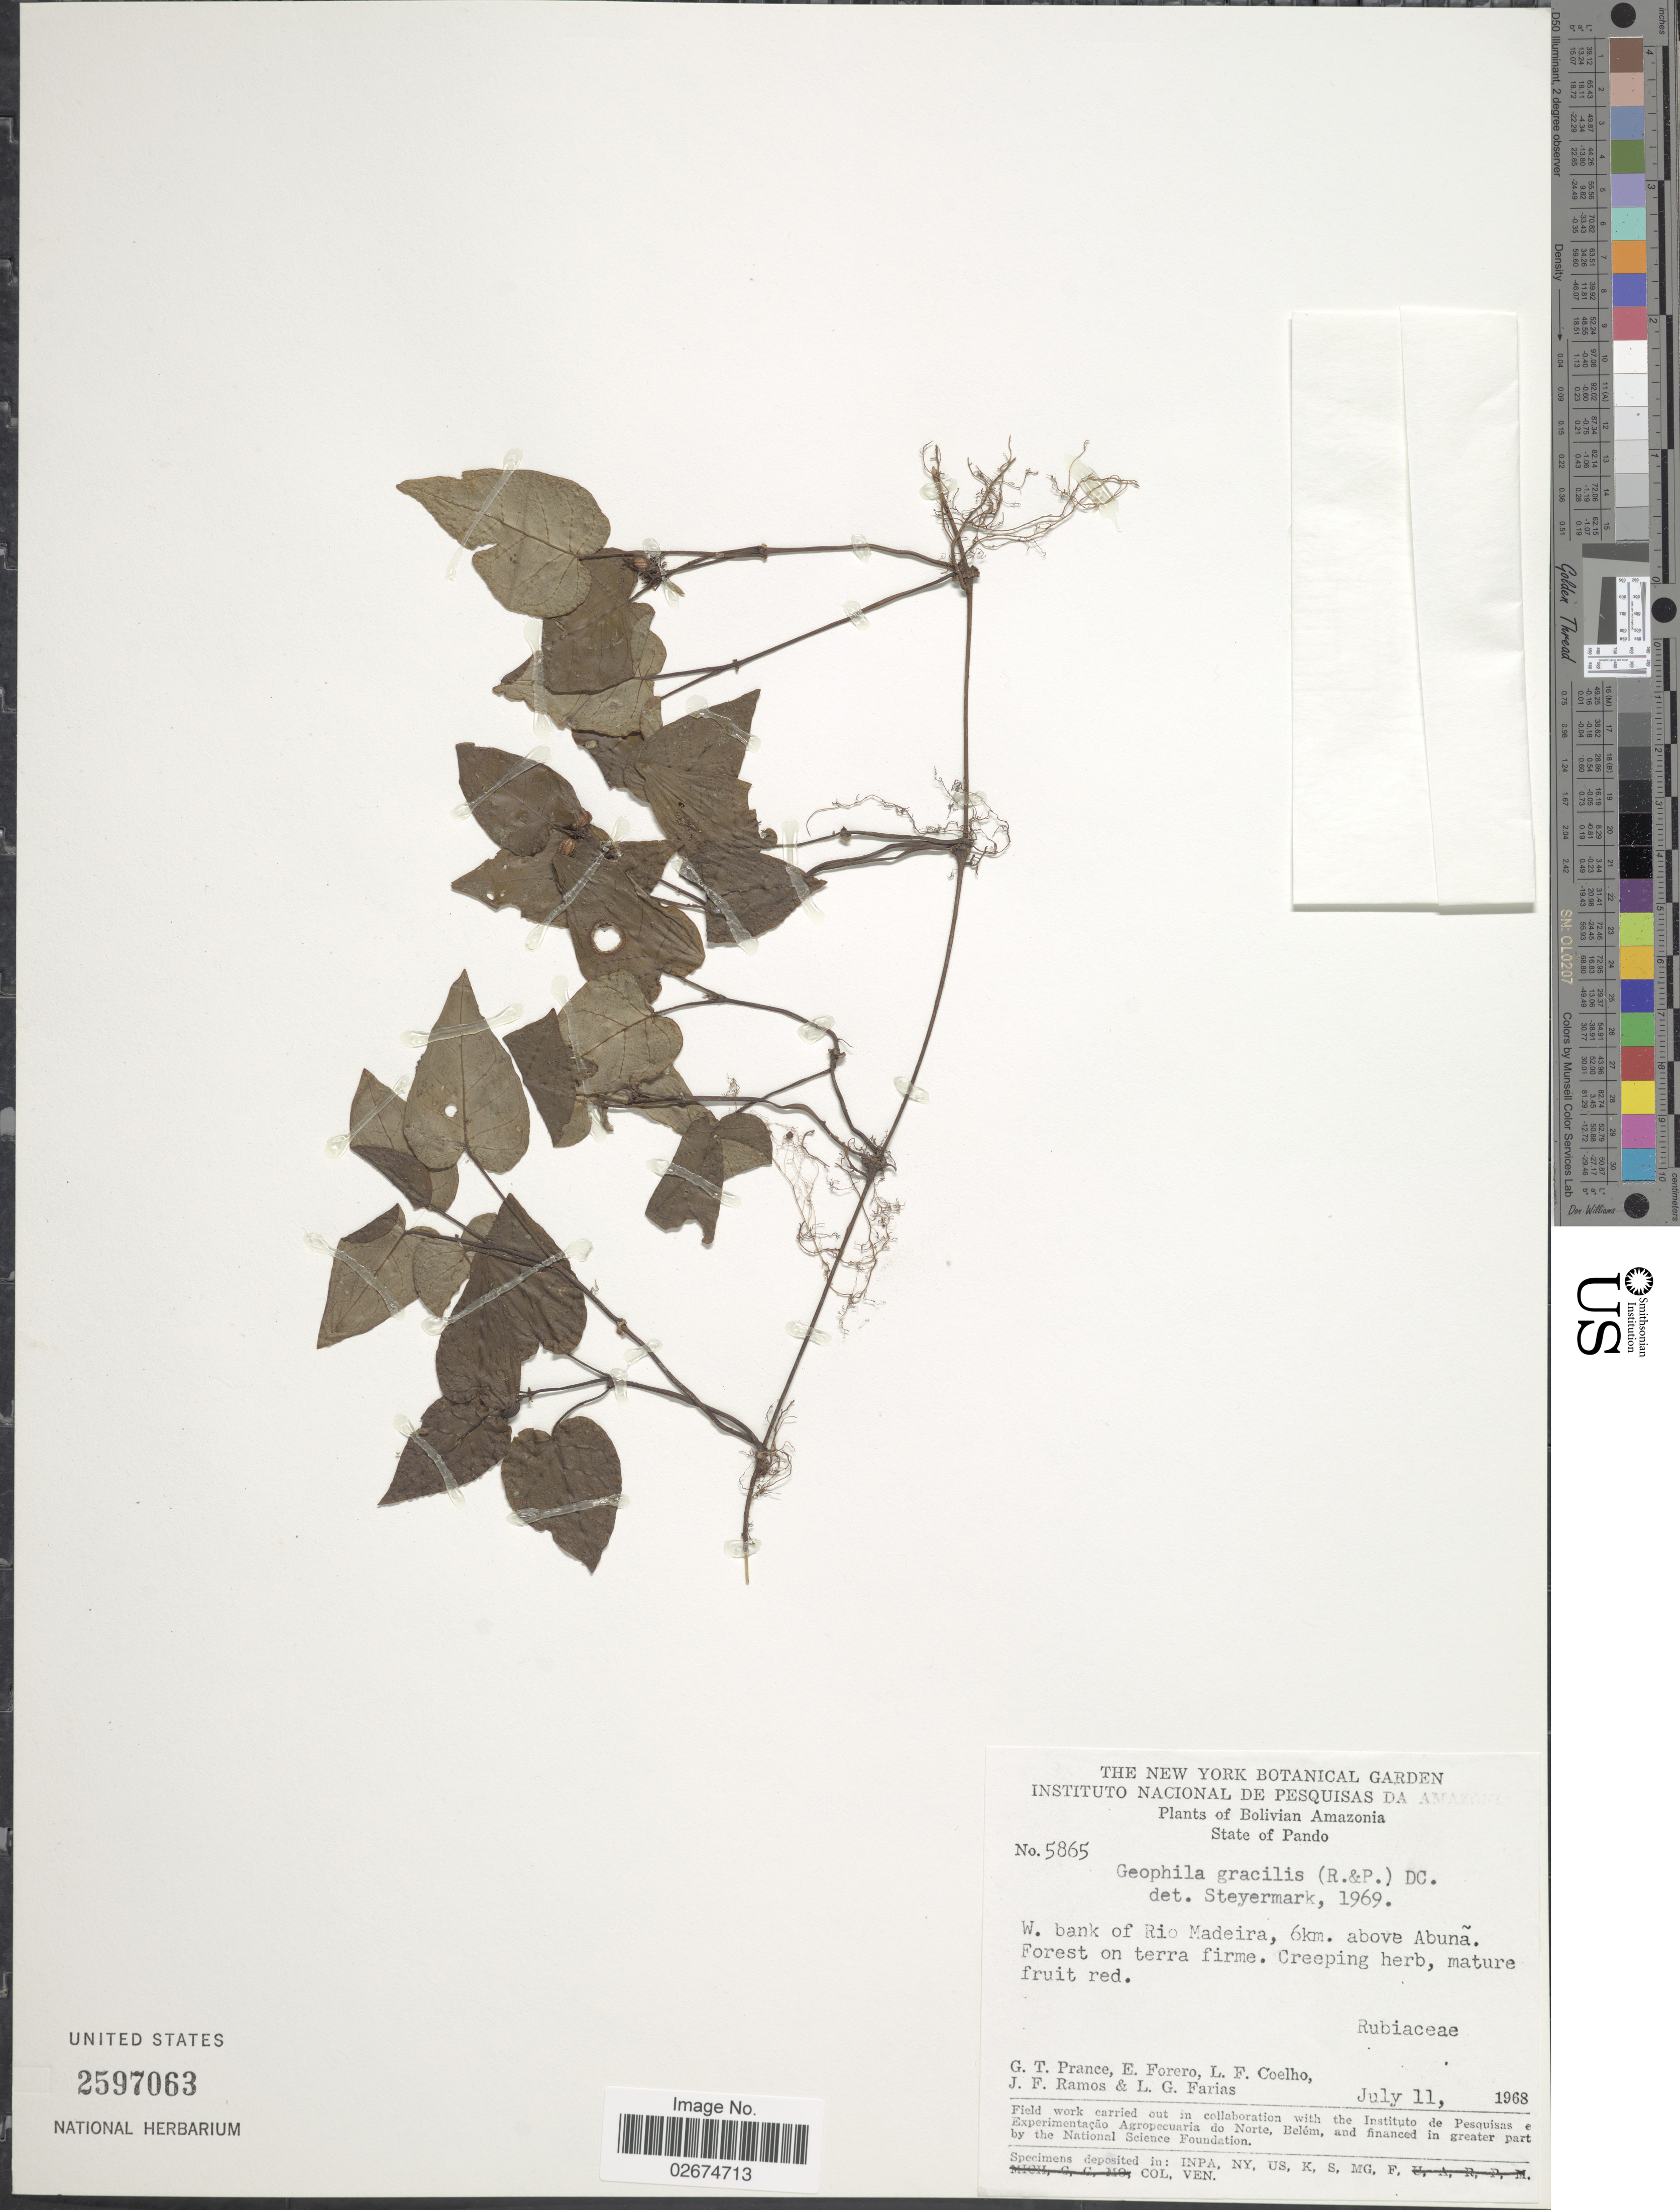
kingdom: Plantae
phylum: Tracheophyta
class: Magnoliopsida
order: Gentianales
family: Rubiaceae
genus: Geophila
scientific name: Geophila gracilis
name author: (Ruiz & Pav.) DC.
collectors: G. T. Prance, E. Forero, L. F. Coelho, J. F. Ramos & L. G. Farias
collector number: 5865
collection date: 1968-07-11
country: Bolivia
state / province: Pando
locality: Bolivian Amazonia, State of Pando, W. bank of Rio Madeira, 6km. above Abuna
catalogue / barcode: US 2597063